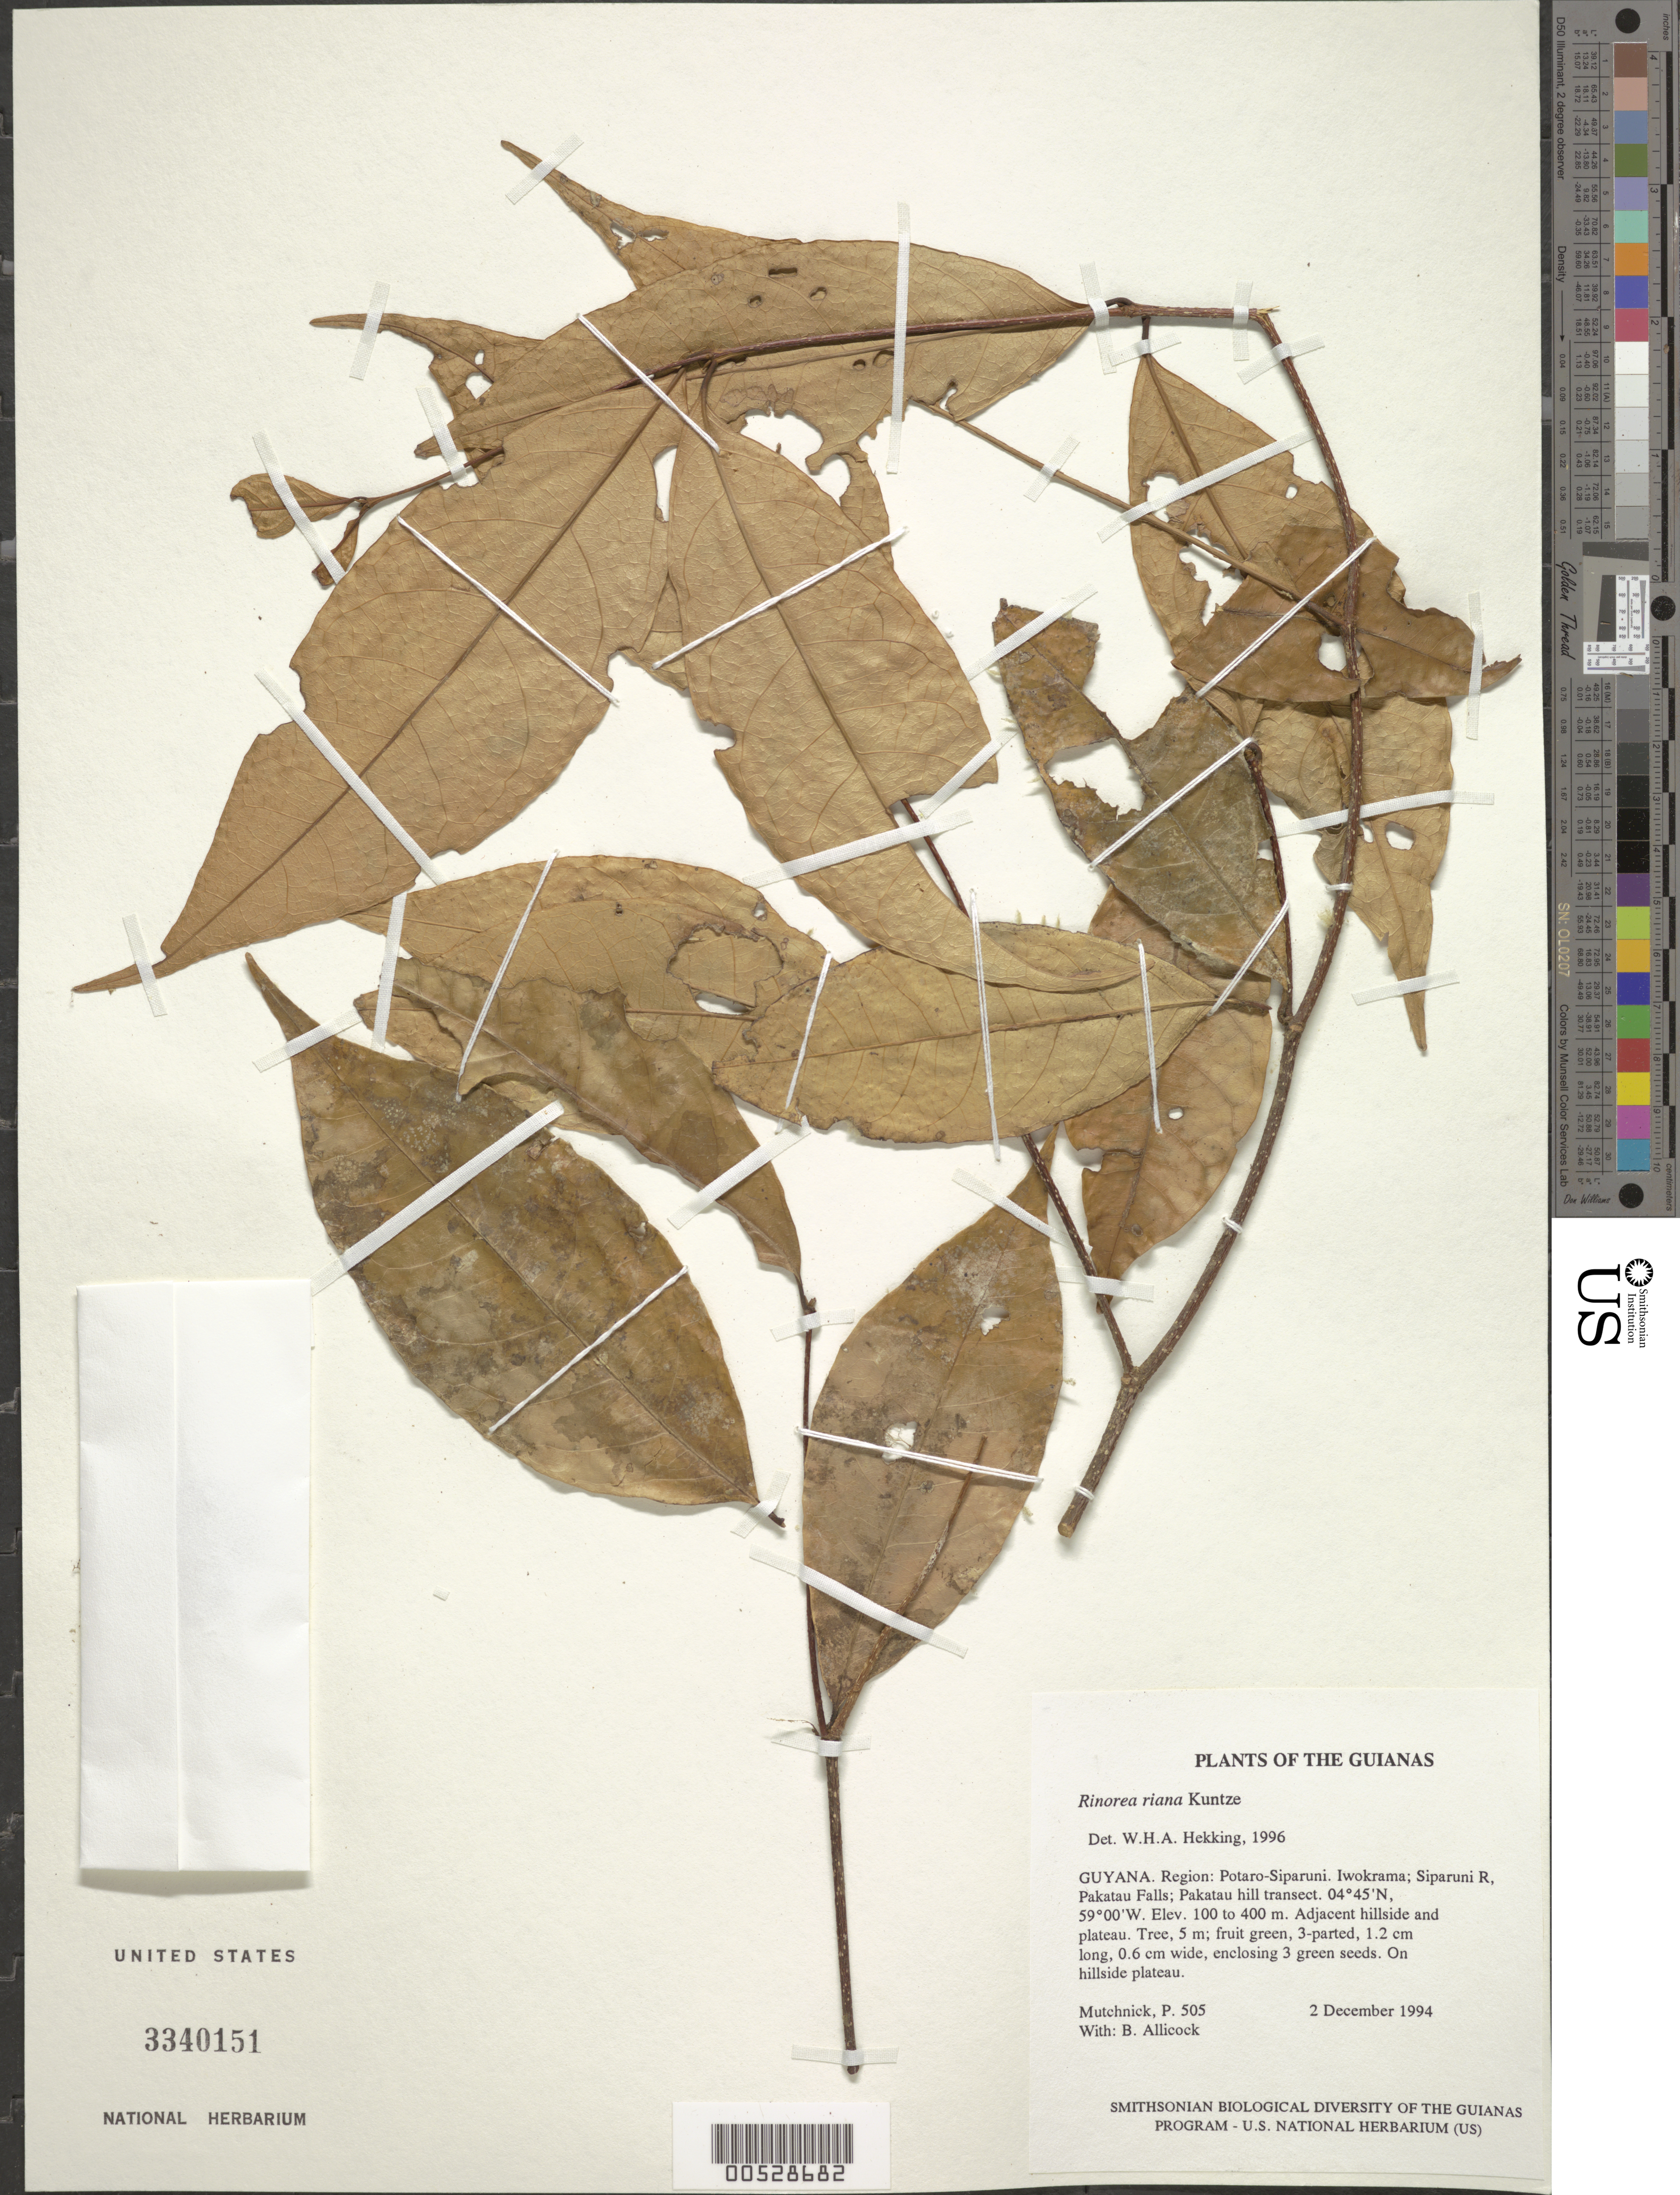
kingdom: Plantae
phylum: Tracheophyta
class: Magnoliopsida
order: Malpighiales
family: Violaceae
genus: Rinorea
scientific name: Rinorea riana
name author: Kuntze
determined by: Hekking, W. H. A.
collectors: P. Mutchnick & B. Allicock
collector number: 505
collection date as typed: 2 December 1994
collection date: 1994-12-02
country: Guyana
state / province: Potaro-Siparuni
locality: Iwokrama; Siparuni R, Pakatau Falls; Pakatau hill transect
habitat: Adjacent hillside and plateau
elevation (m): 100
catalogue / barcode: US 3340151